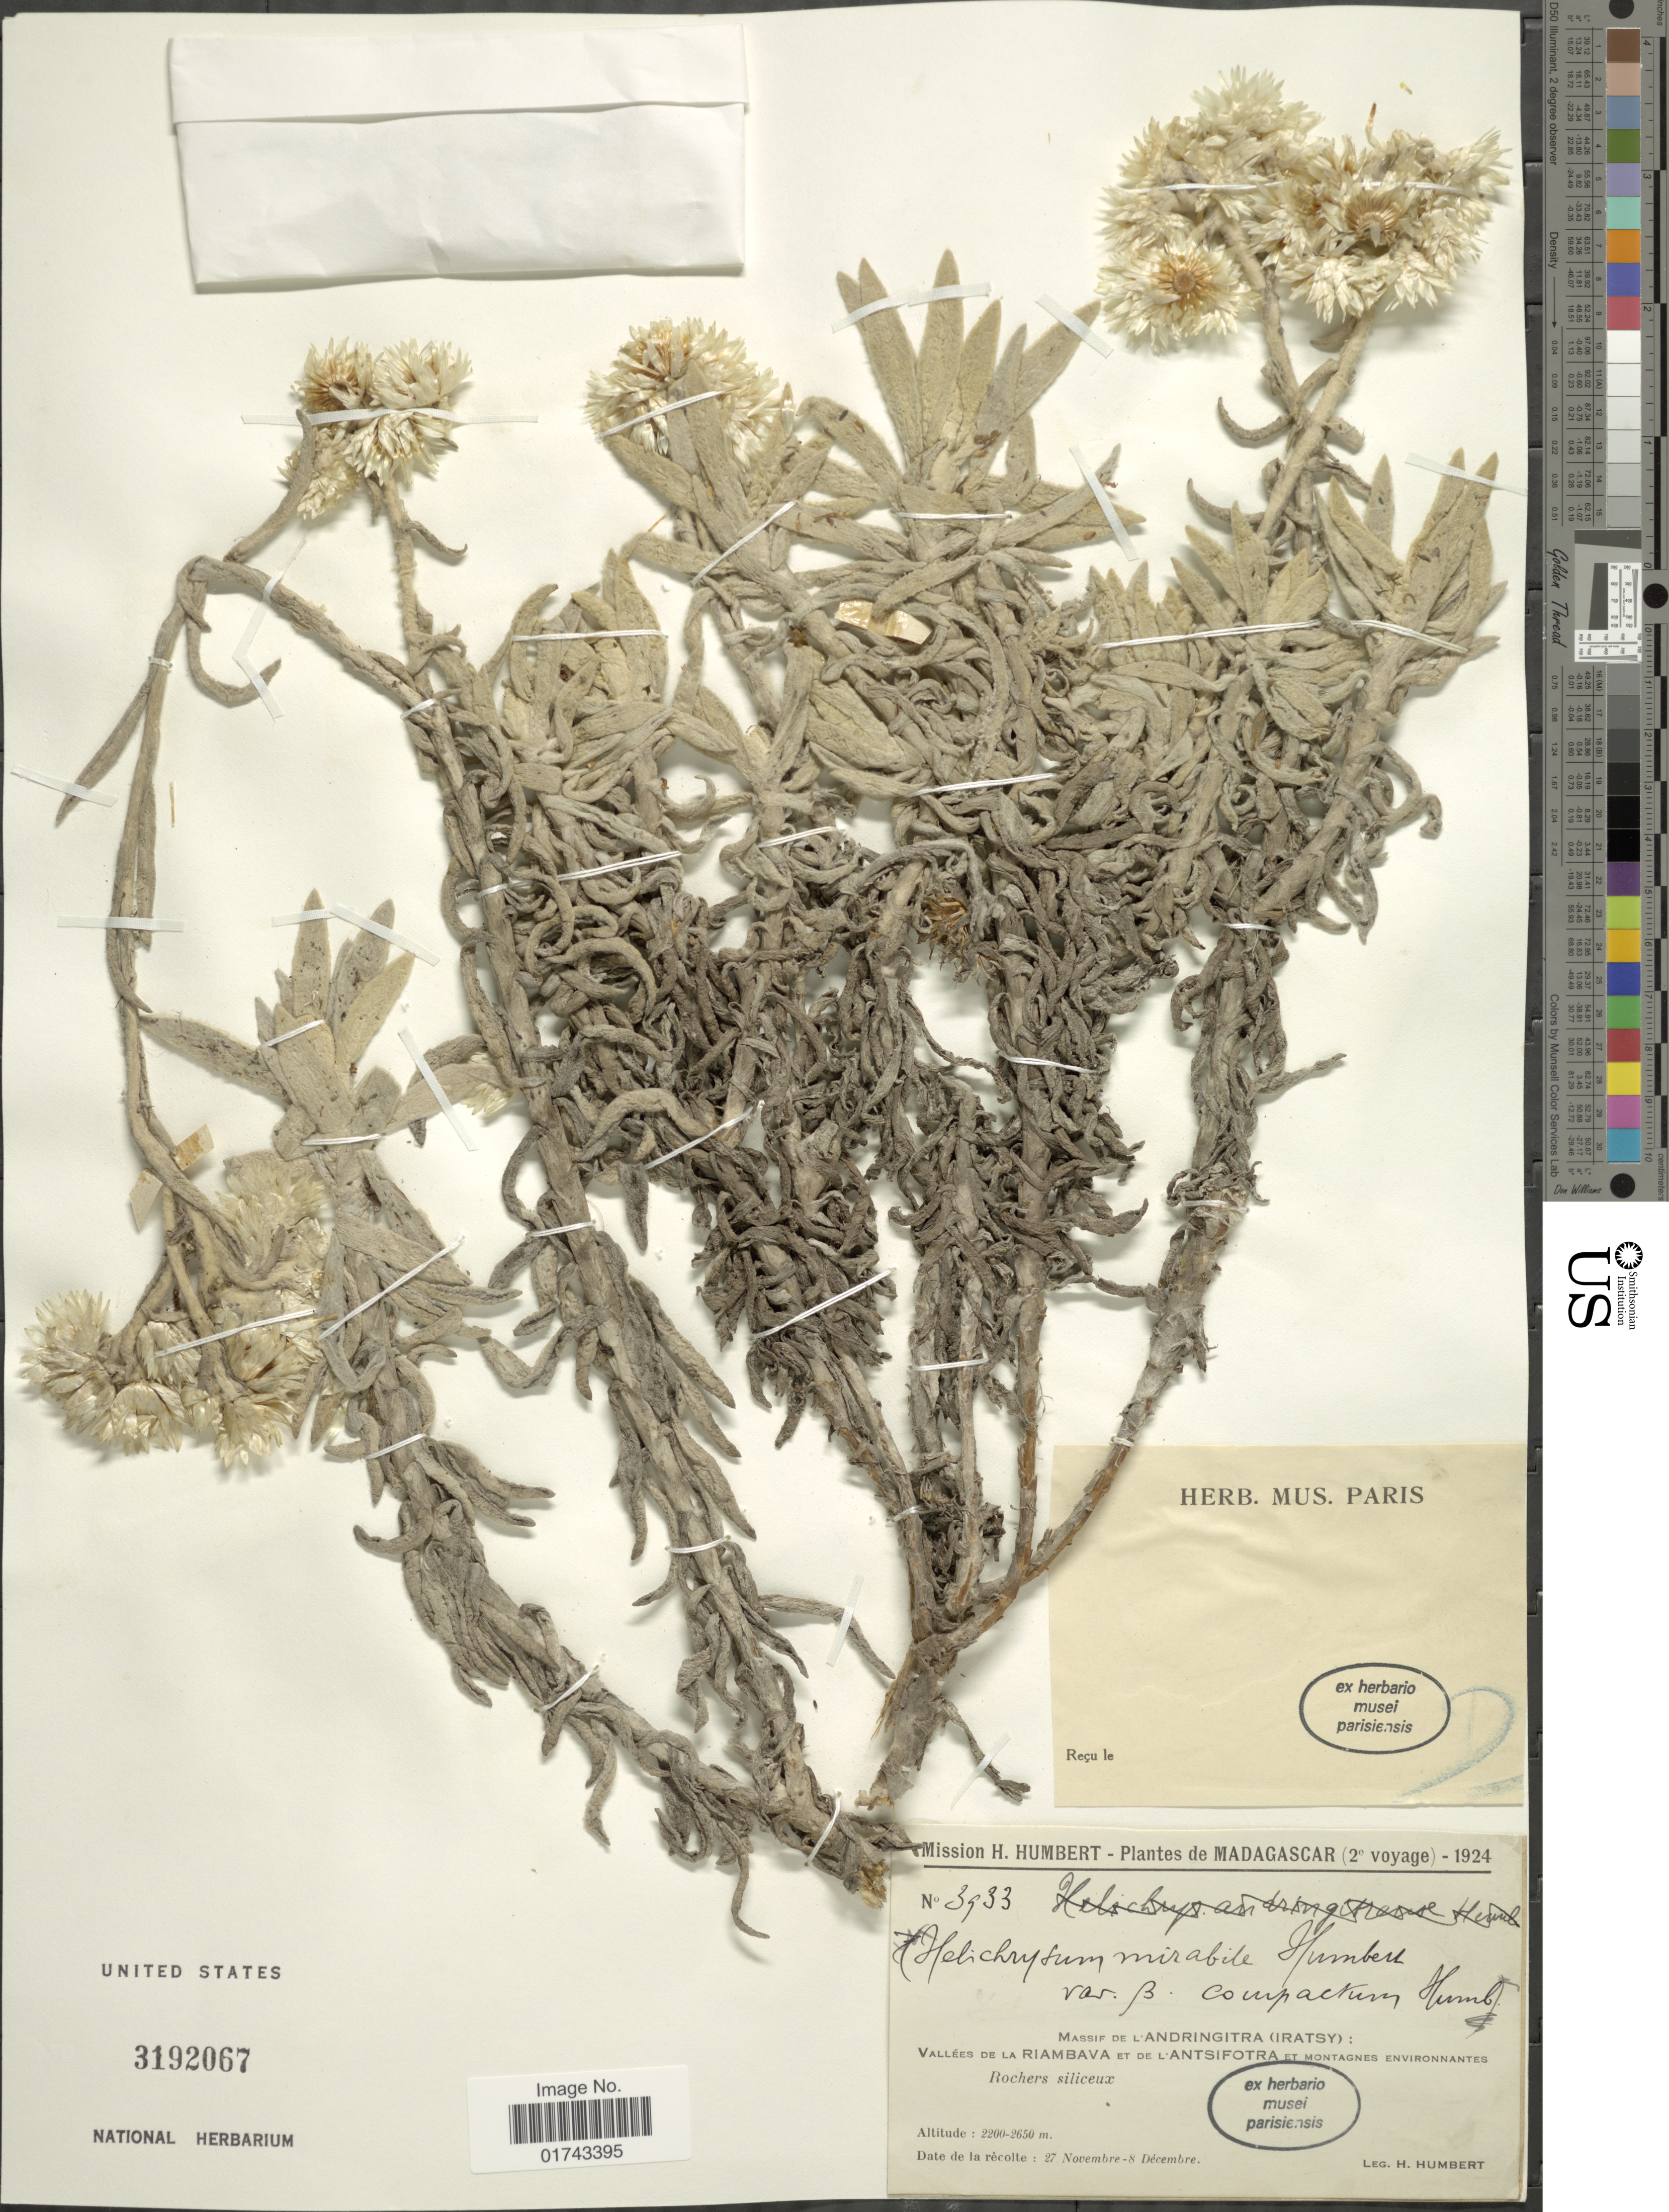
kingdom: Plantae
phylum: Tracheophyta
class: Magnoliopsida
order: Asterales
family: Asteraceae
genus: Helichrysum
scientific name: Helichrysum mirabile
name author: Humbert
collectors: H. Humbert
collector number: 3933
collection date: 1924-11-27/1924-12-08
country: Madagascar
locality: Massif de l' Andringitra (Iratsy): Vallees de la Riambava et de l'Antsifotra et Montagnes Environnantes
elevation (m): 2200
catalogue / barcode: US 3192067